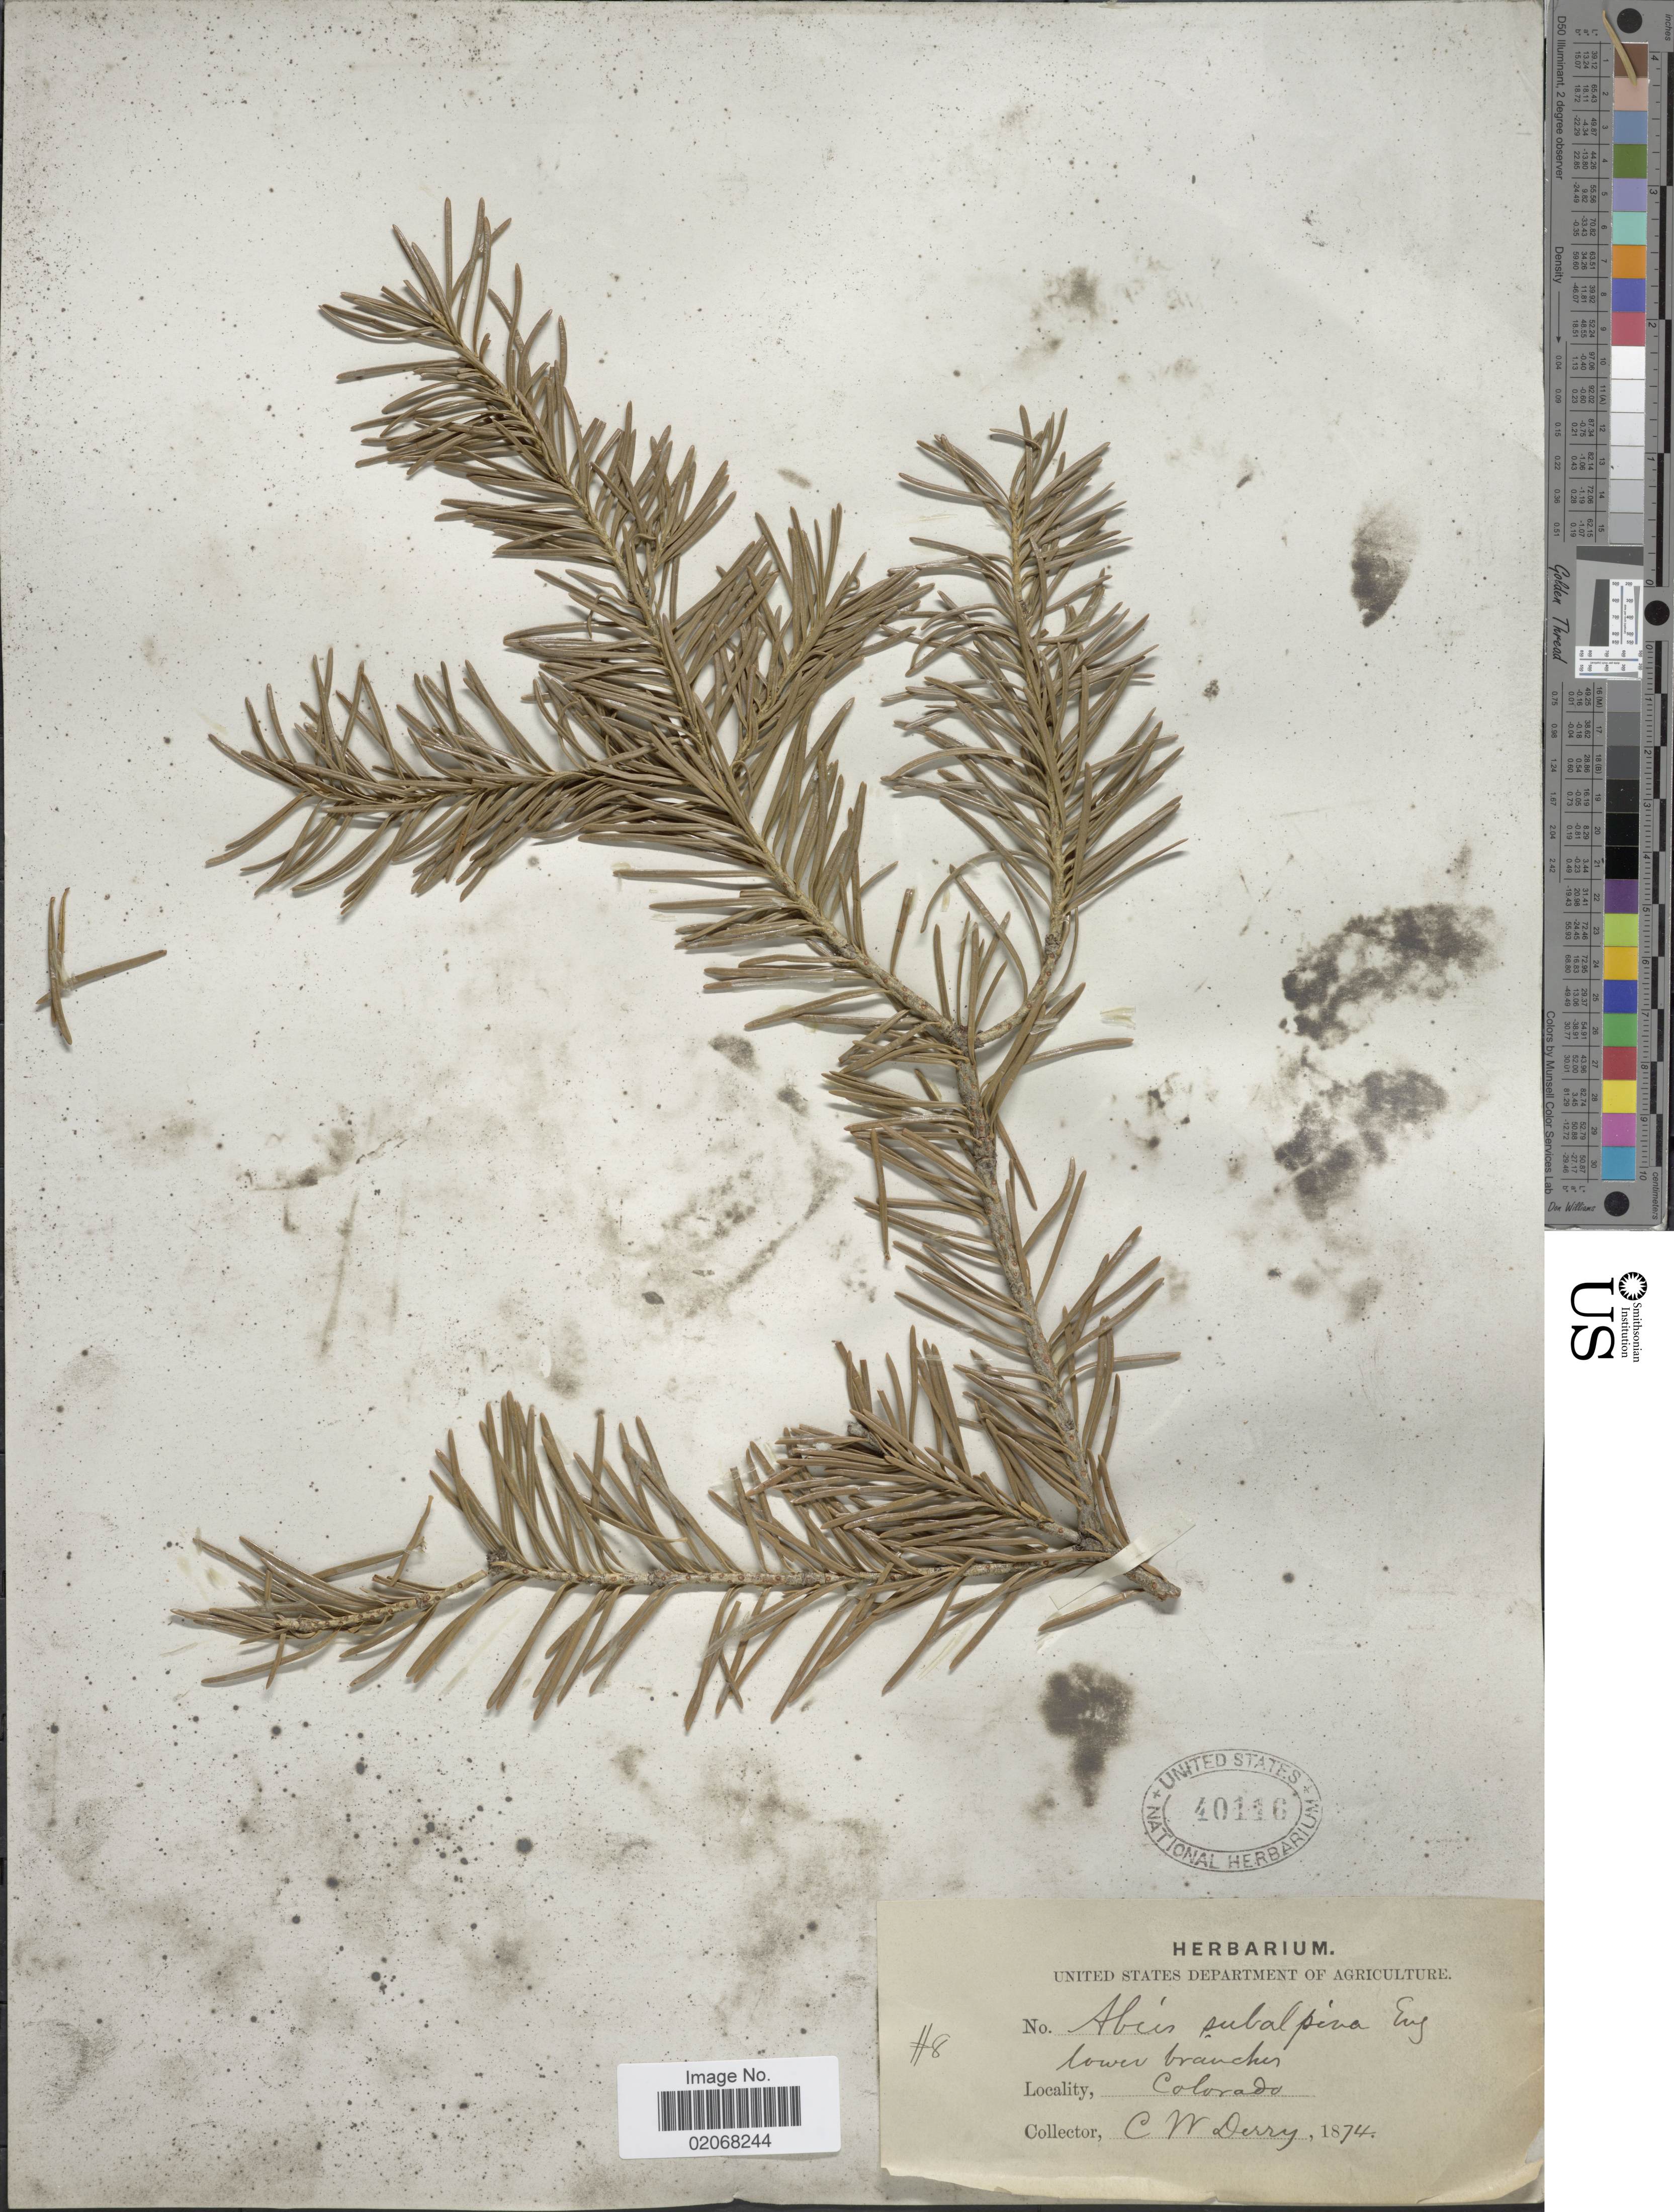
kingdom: Plantae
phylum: Tracheophyta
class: Pinopsida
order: Pinales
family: Pinaceae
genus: Abies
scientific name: Abies lasiocarpa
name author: (Hook.) Nutt.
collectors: C. Derry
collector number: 8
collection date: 1874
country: United States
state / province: Colorado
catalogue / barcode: US 40116